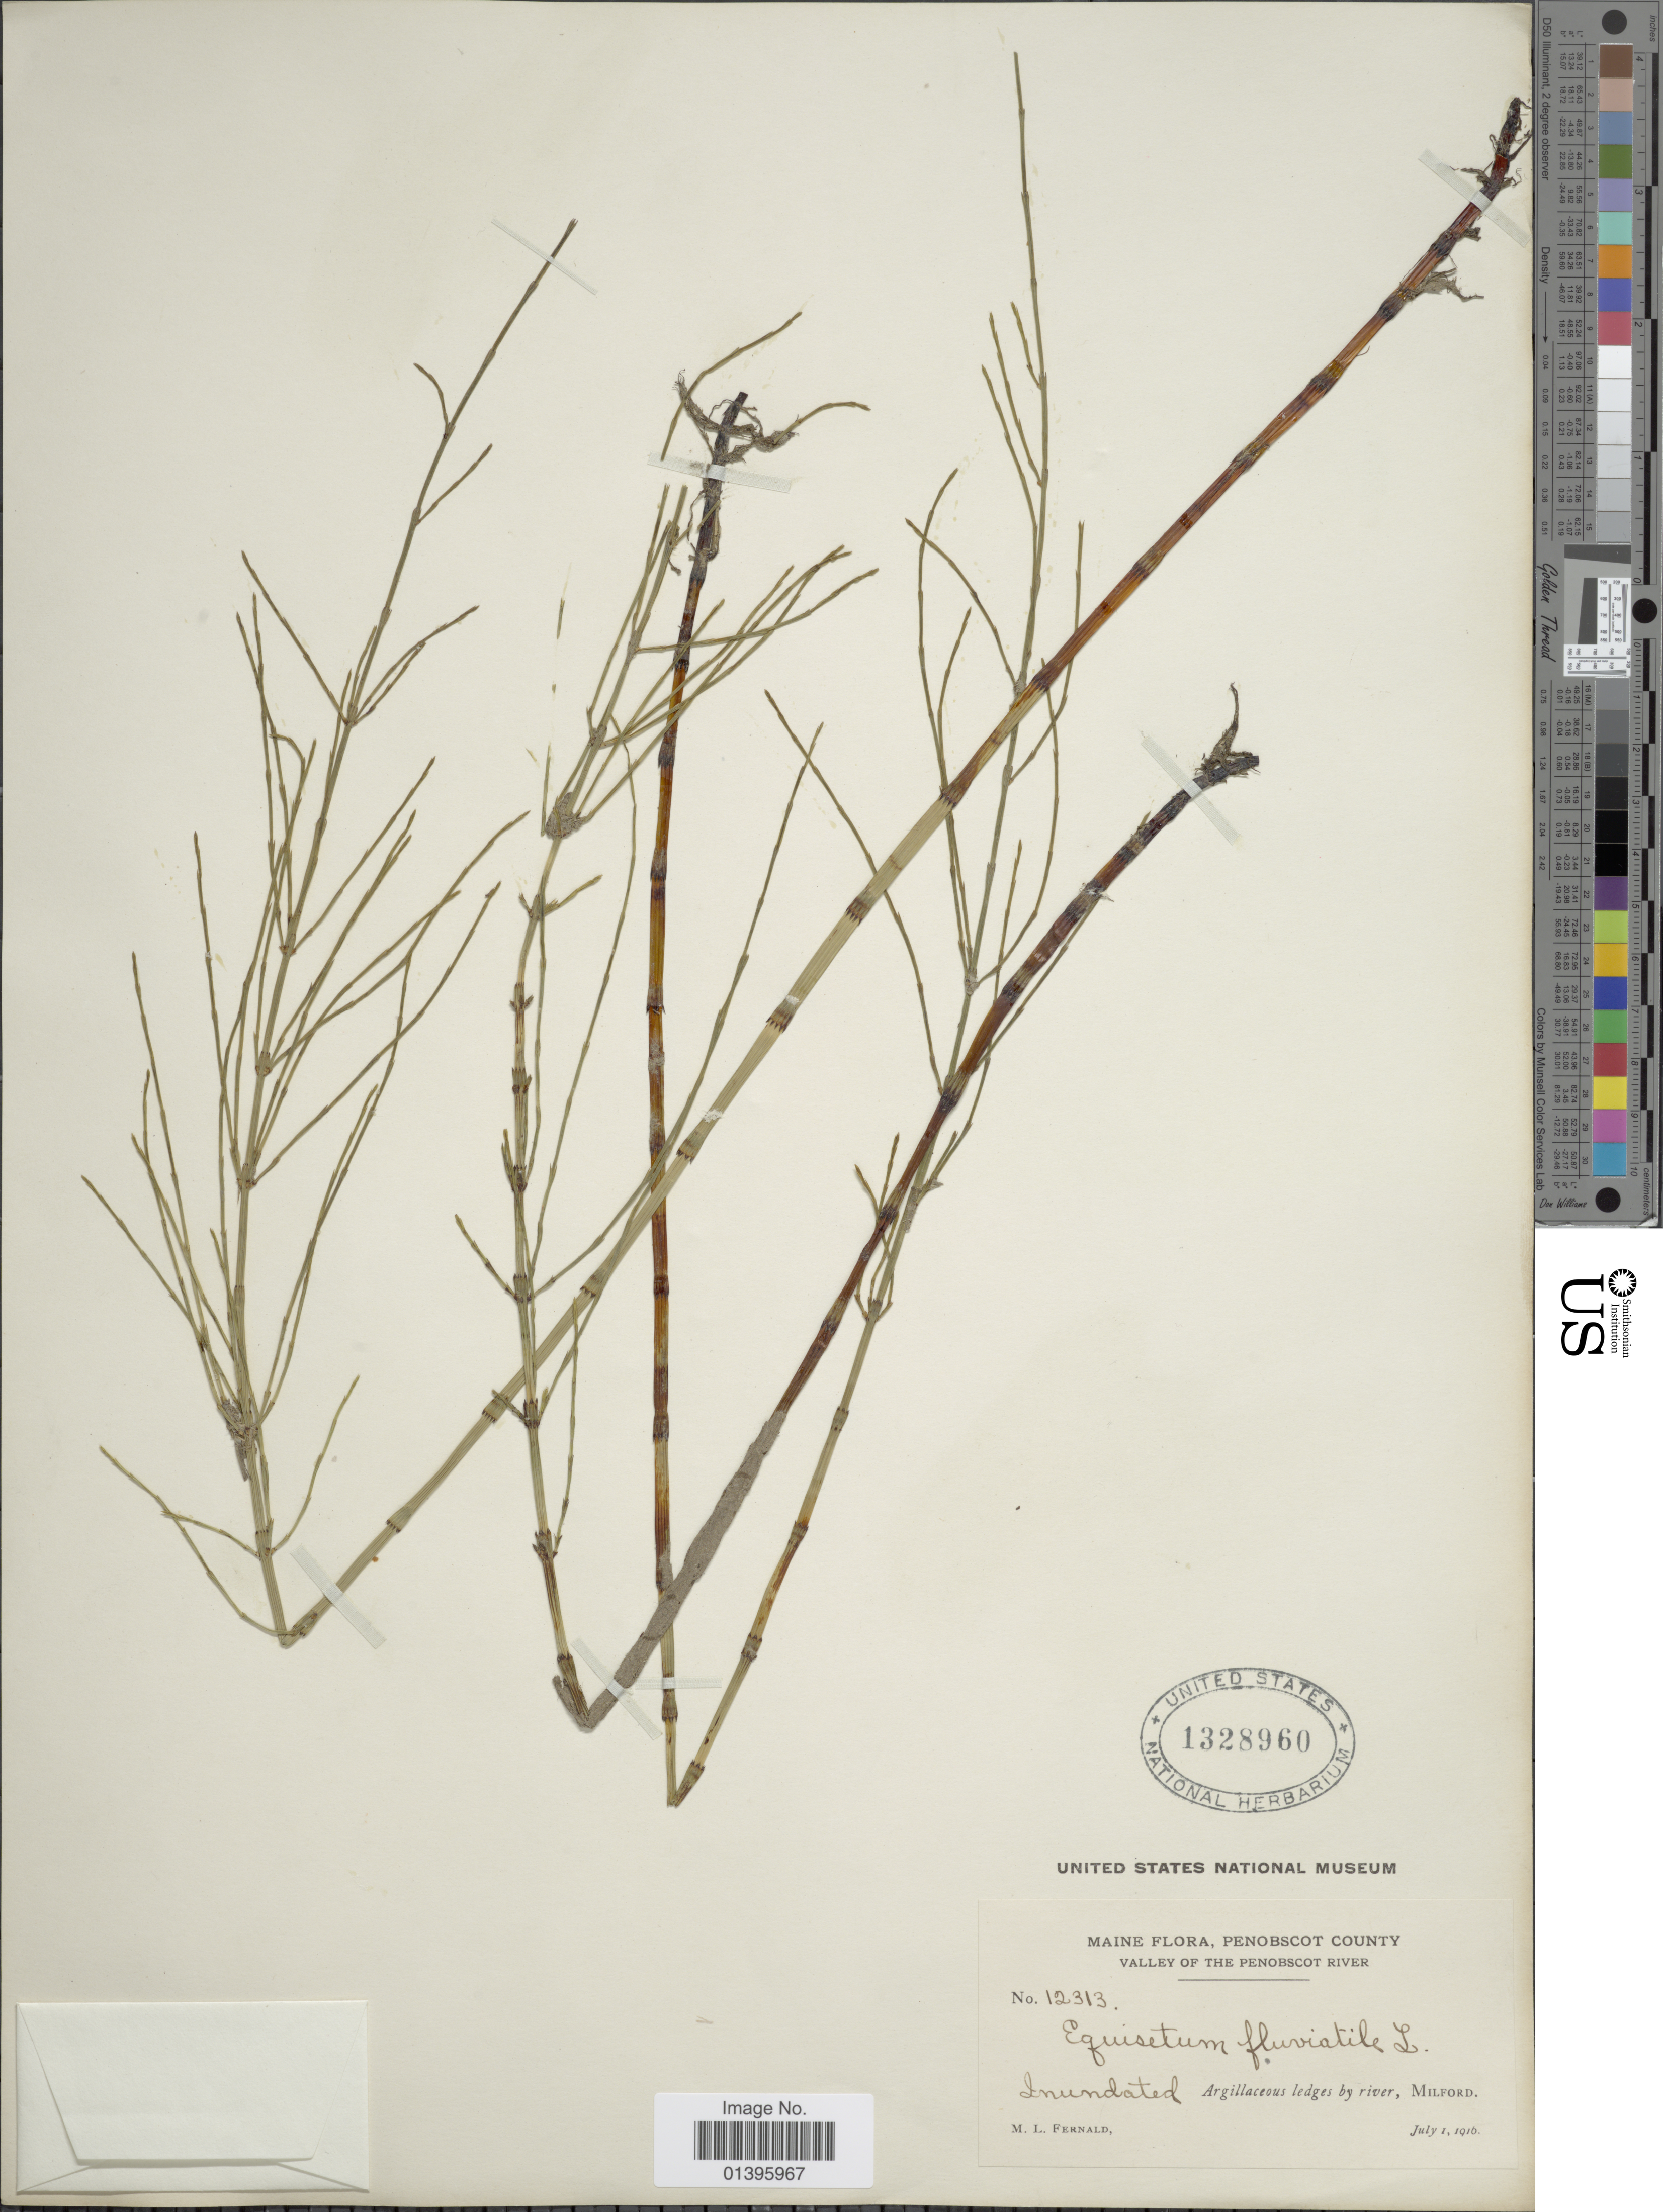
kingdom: Plantae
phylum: Tracheophyta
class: Polypodiopsida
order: Equisetales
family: Equisetaceae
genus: Equisetum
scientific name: Equisetum fluviatile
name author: L.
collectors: M. L. Fernald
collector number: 12313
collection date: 1916-07-01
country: United States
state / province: Maine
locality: Penobscot County. Valley of the Penobscot River. Inundated Argillaceous ledges by river, Milford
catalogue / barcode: US 1328960